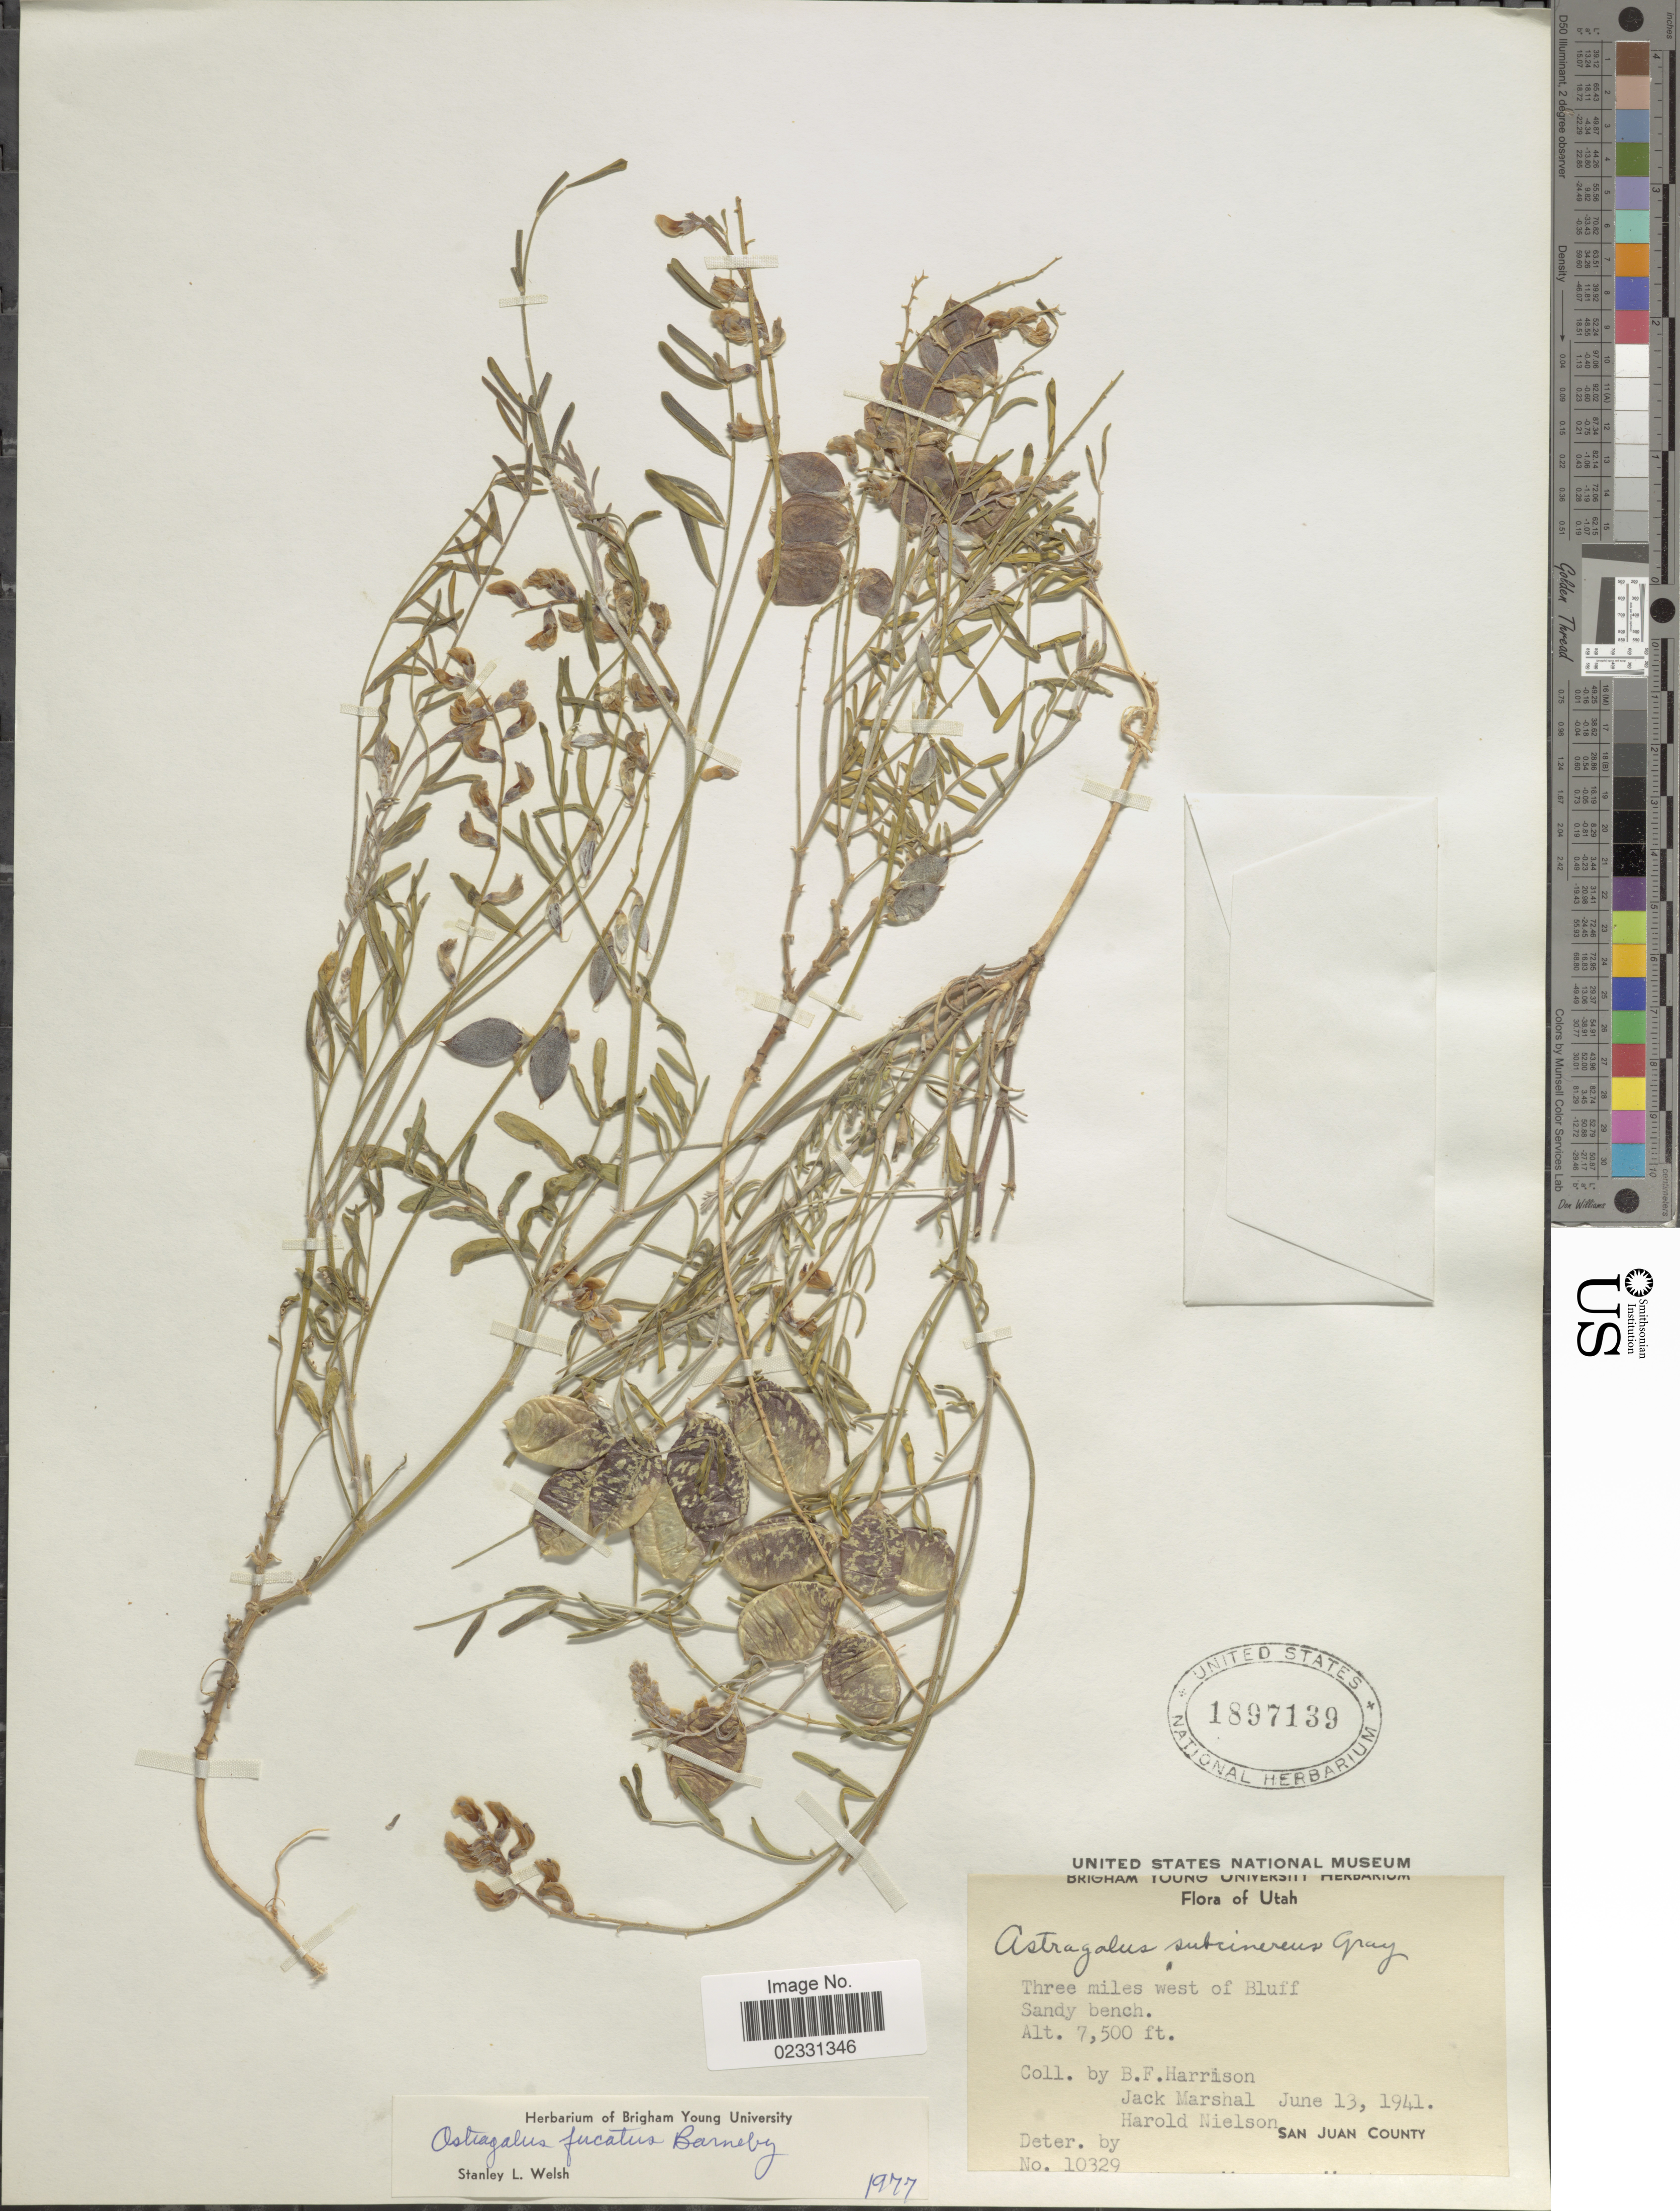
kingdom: Plantae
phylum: Tracheophyta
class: Magnoliopsida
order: Fabales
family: Fabaceae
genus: Astragalus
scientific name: Astragalus fucatus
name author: Barneby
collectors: B. F. Harrison, J. Marshal & H. Nielson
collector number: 10329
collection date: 1941-06-13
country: United States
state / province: Utah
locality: Three miles west of Bluff, San Juan County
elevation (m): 2286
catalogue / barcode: US 1897139